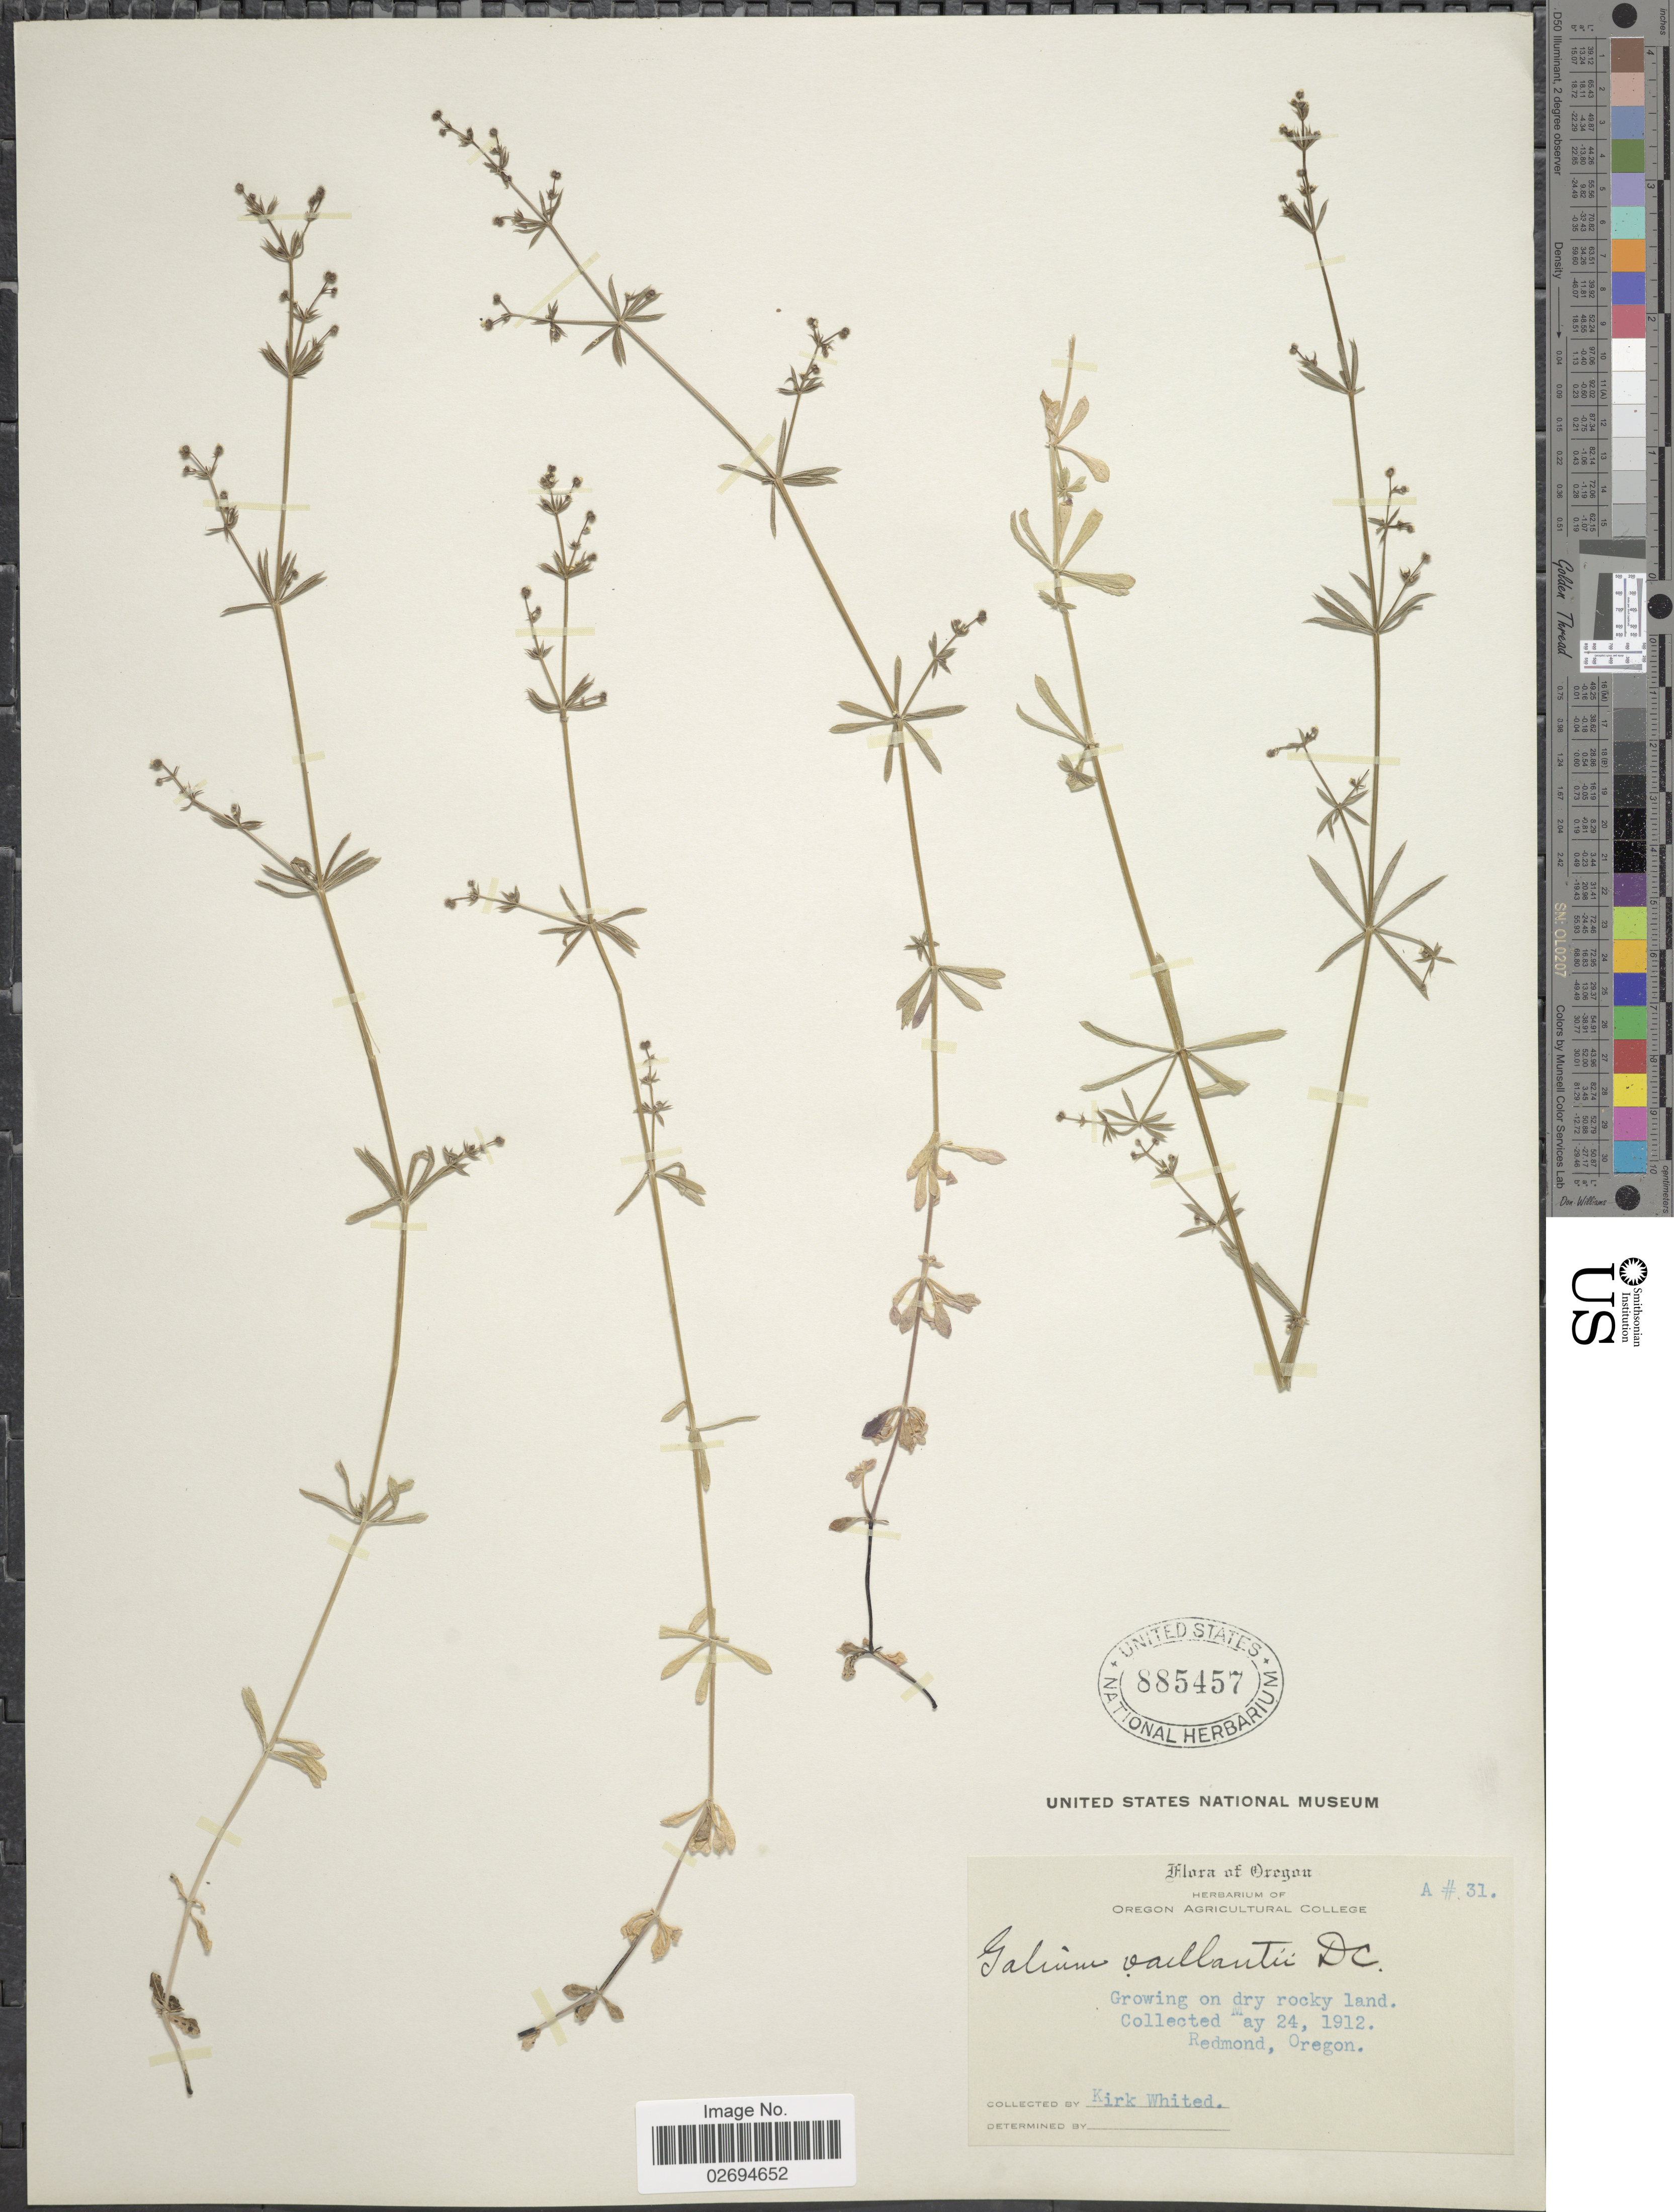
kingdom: Plantae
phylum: Tracheophyta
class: Magnoliopsida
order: Gentianales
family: Rubiaceae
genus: Galium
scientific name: Galium vaillantii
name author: DC.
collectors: K. Whited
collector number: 31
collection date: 1912-05-24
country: United States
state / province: Oregon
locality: Growing on dry rocky land. Redmond.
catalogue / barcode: US 885457